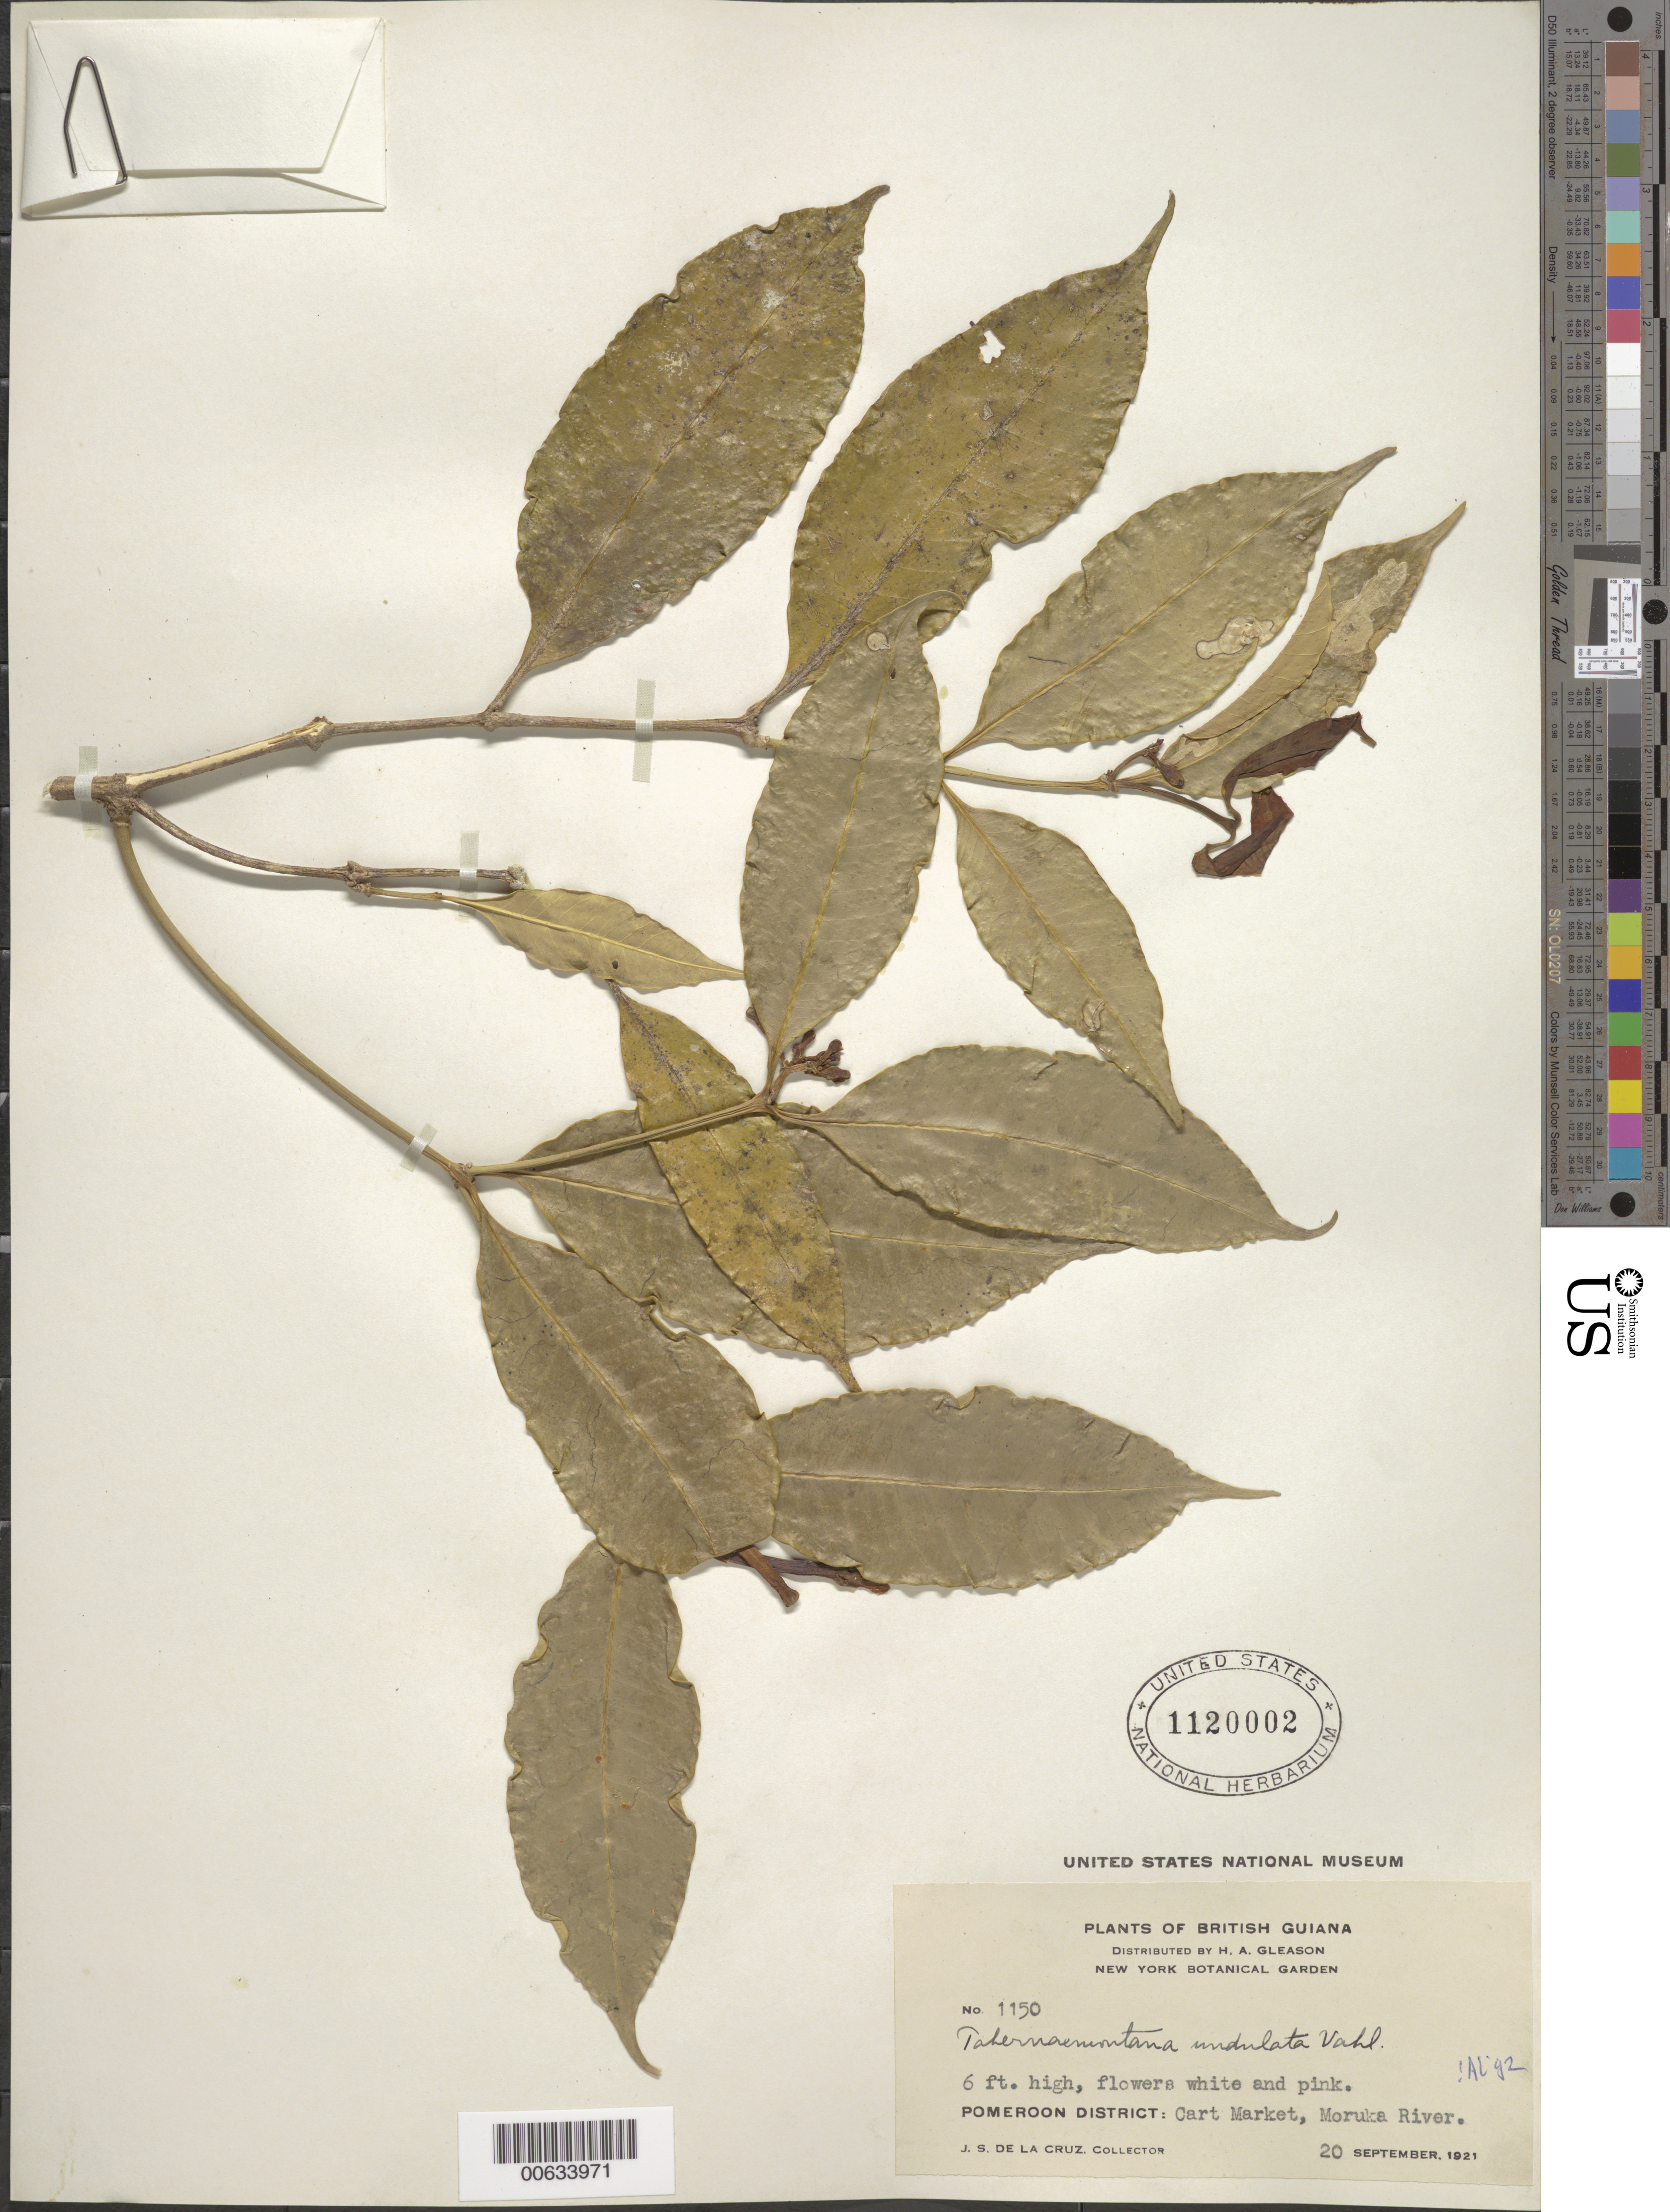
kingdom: Plantae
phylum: Tracheophyta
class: Magnoliopsida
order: Gentianales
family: Apocynaceae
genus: Tabernaemontana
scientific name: Tabernaemontana undulata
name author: Vahl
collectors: J. S. de la Cruz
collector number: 1150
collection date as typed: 20-Sep-21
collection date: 1921-09-20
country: Guyana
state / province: Barima-Waini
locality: Cart Market, Moruka R., Pomeroon Dist.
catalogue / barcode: US 1120002